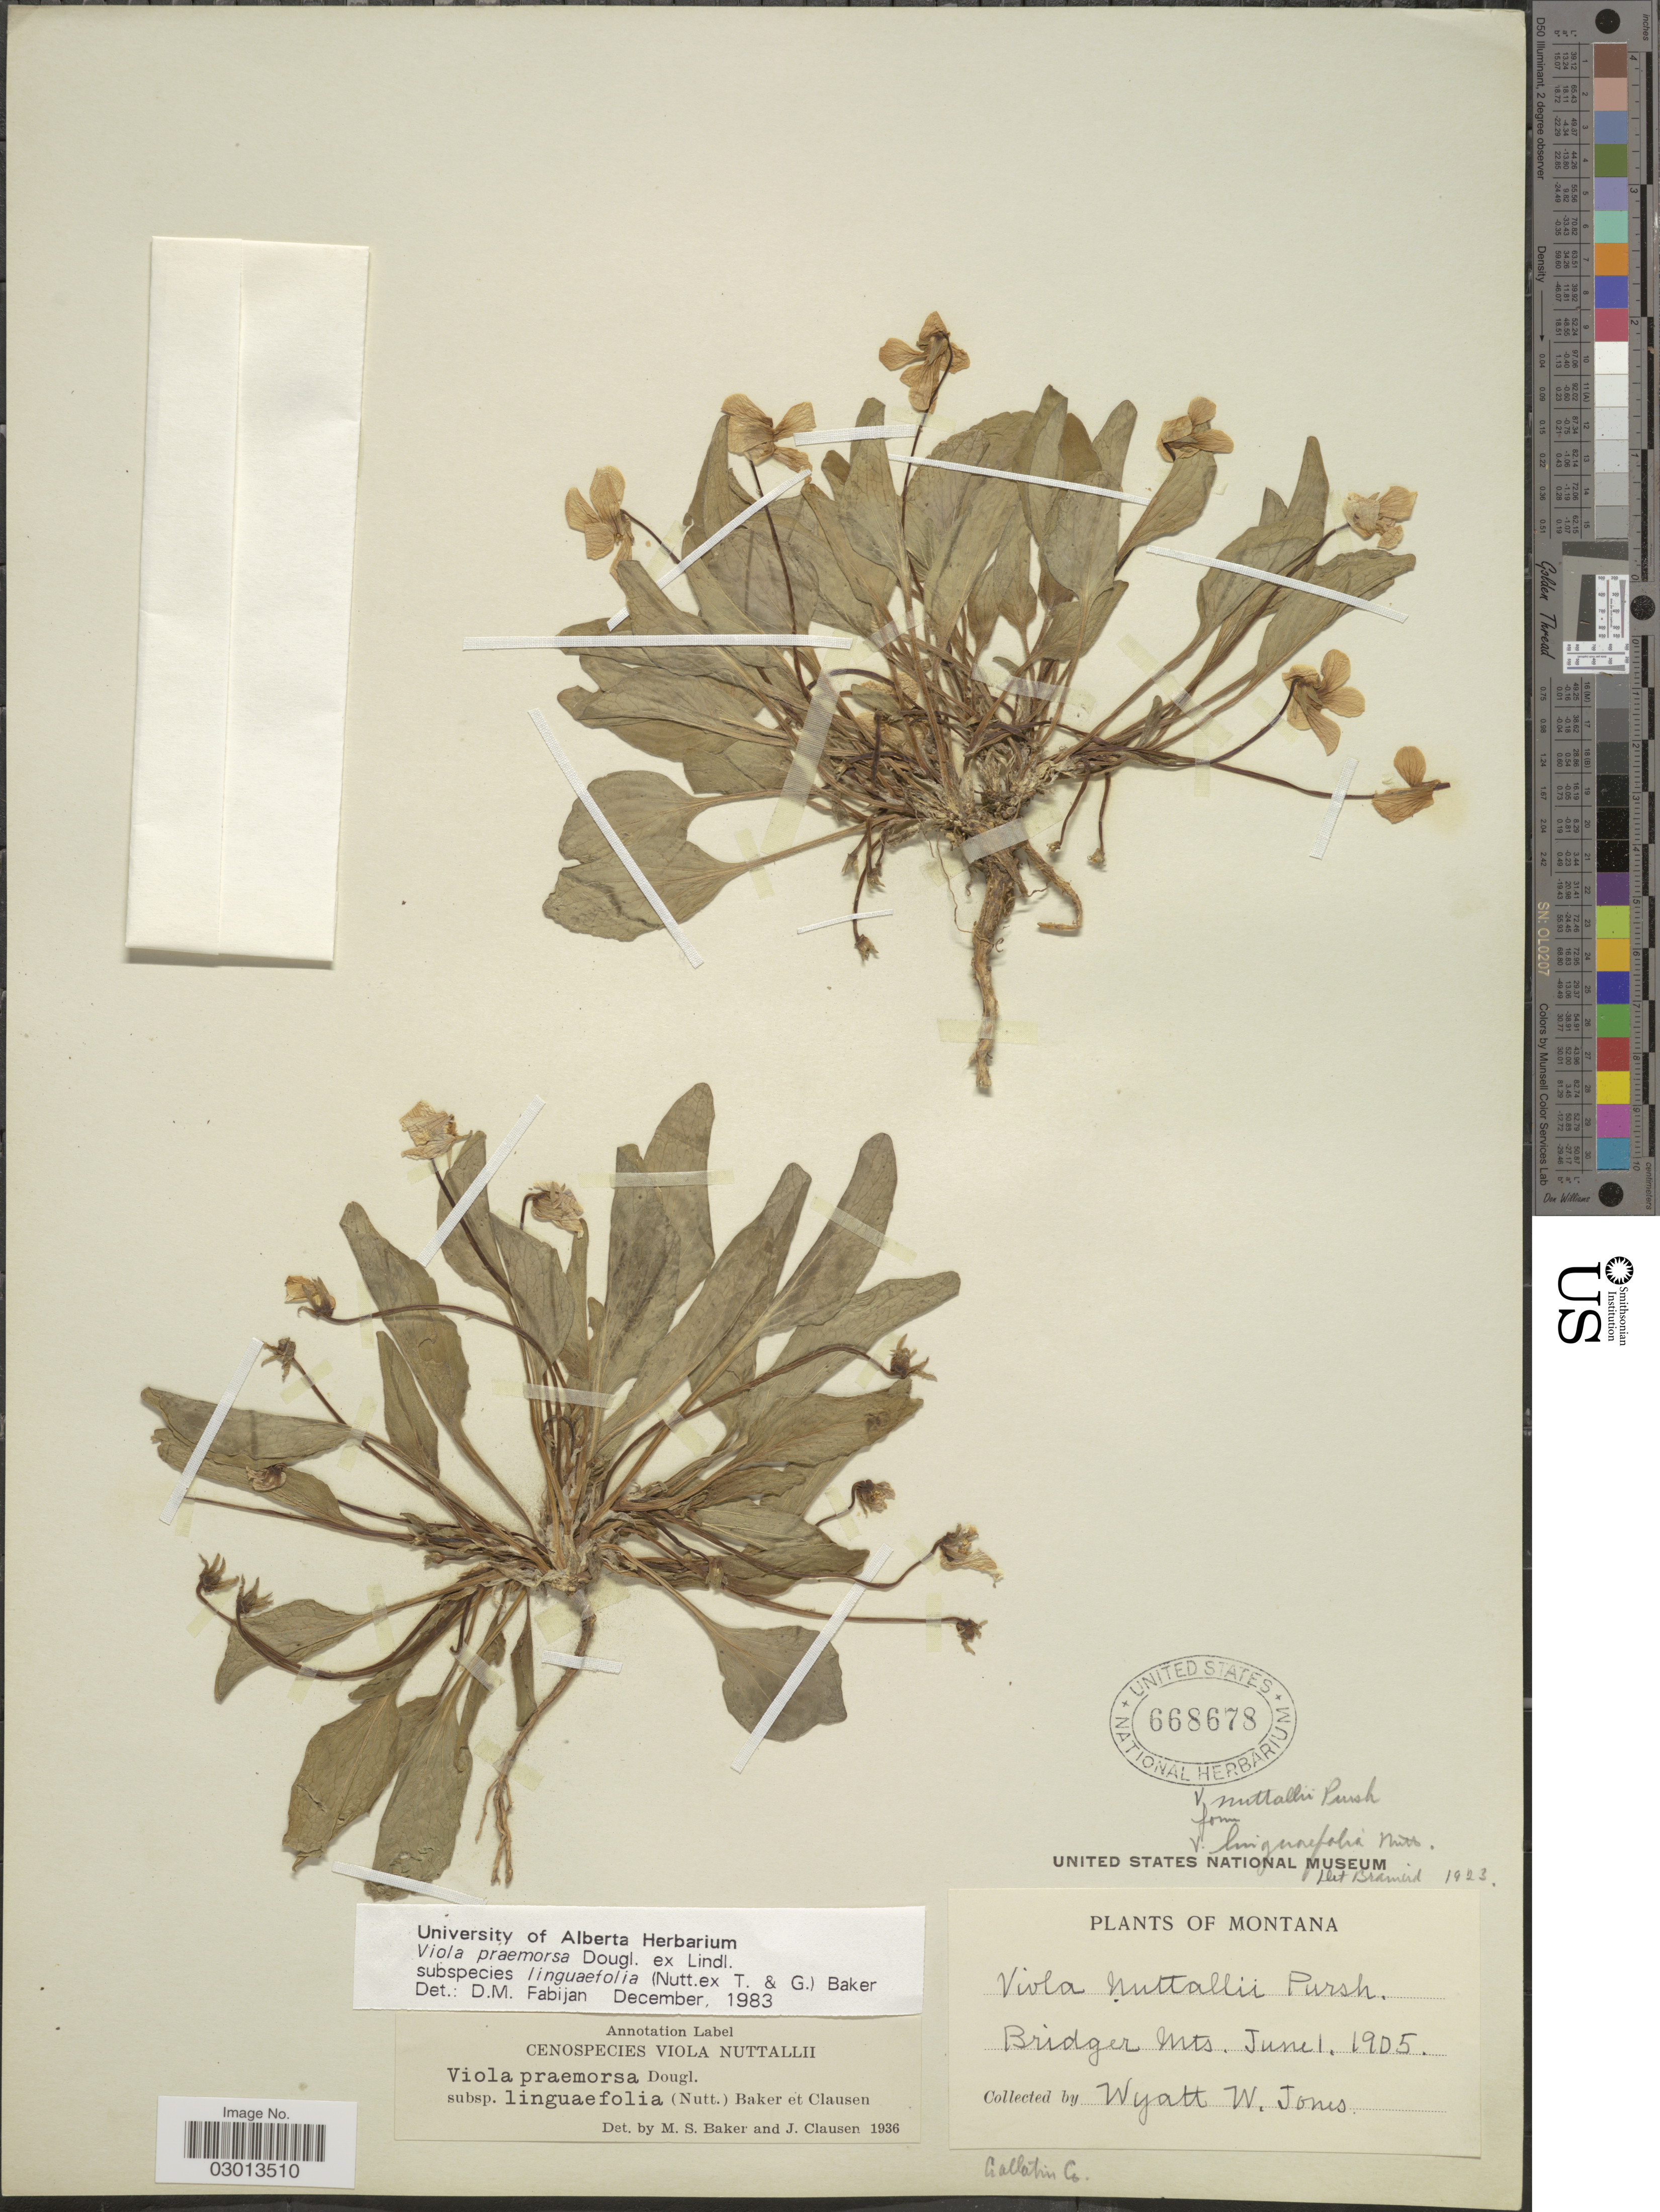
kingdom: Plantae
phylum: Tracheophyta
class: Magnoliopsida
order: Malpighiales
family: Violaceae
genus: Viola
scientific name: Viola praemorsa subsp. linguifolia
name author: (Nutt.) M.S. Baker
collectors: W. W. Jones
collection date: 1905-06-01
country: United States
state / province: Montana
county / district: Gallatin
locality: Bridger Mts. Gallatin Co.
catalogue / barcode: US 668678